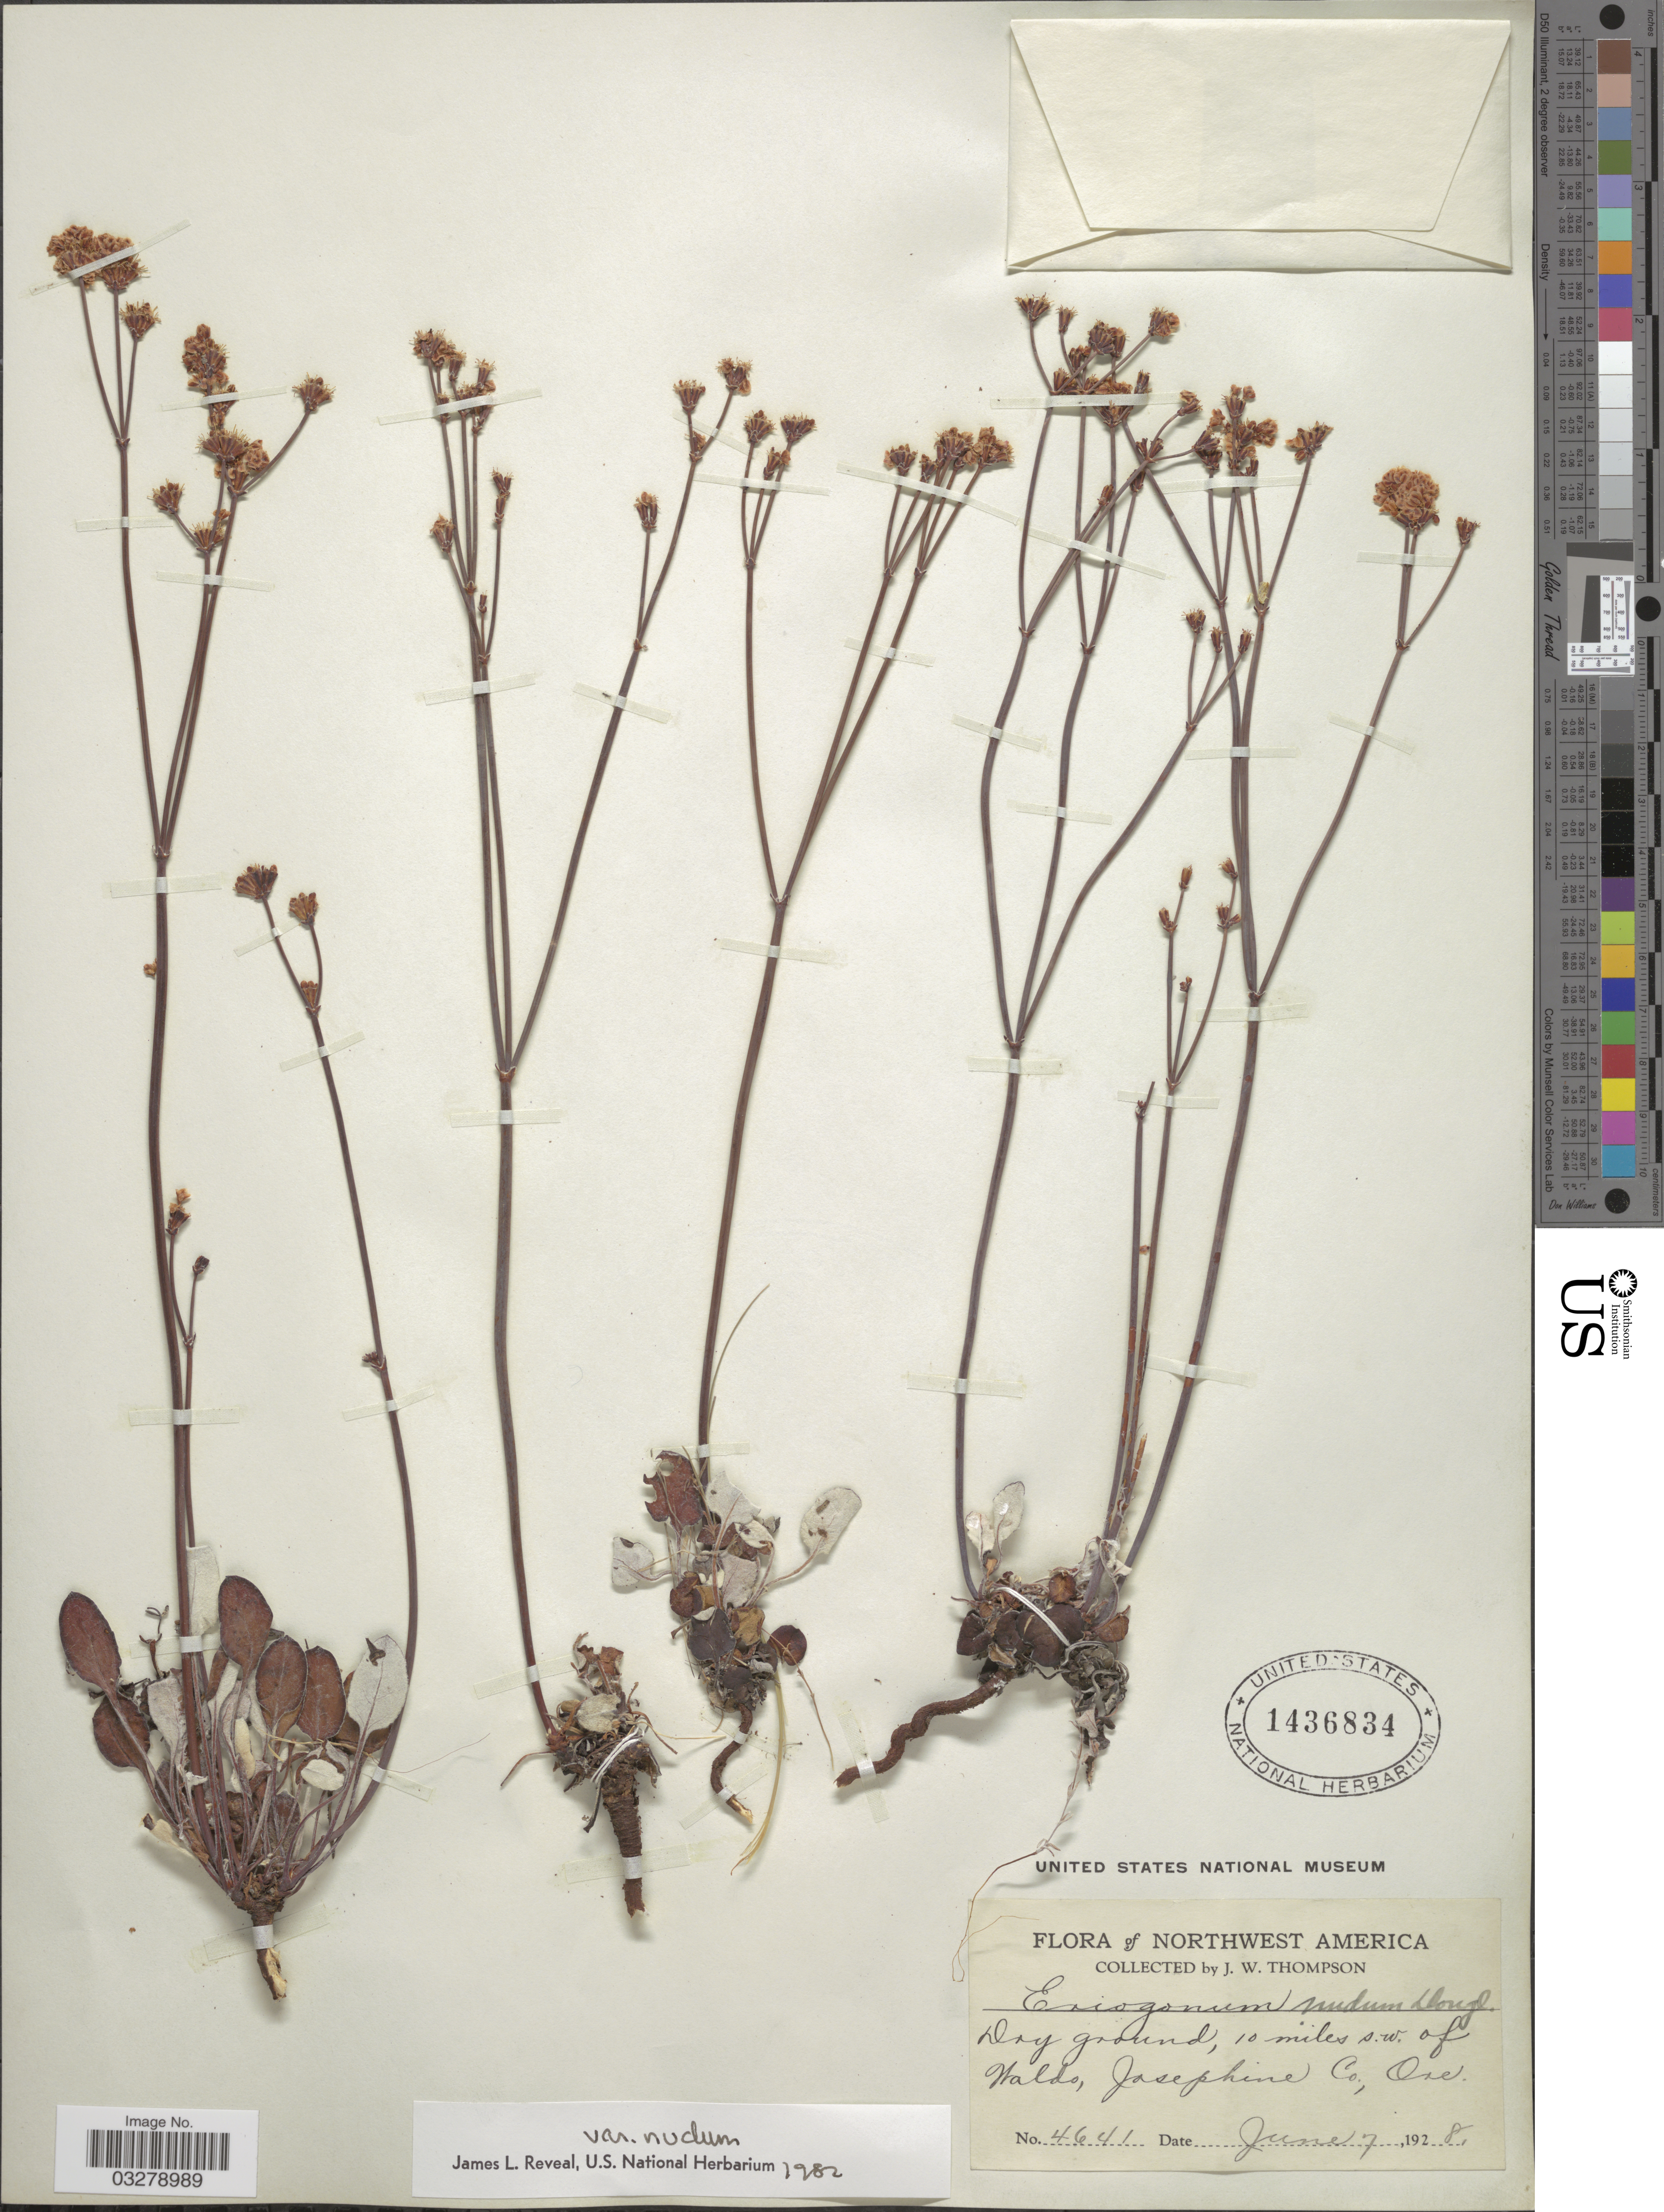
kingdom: Plantae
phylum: Tracheophyta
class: Magnoliopsida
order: Caryophyllales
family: Polygonaceae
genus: Eriogonum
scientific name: Eriogonum nudum var. nudum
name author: Douglas ex Benth.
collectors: J. Thompson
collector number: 4641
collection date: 1928-06-07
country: United States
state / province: Oregon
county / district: Josephine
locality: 10 miles s.w. of Waldo, Josephine Co.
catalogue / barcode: US 1436834